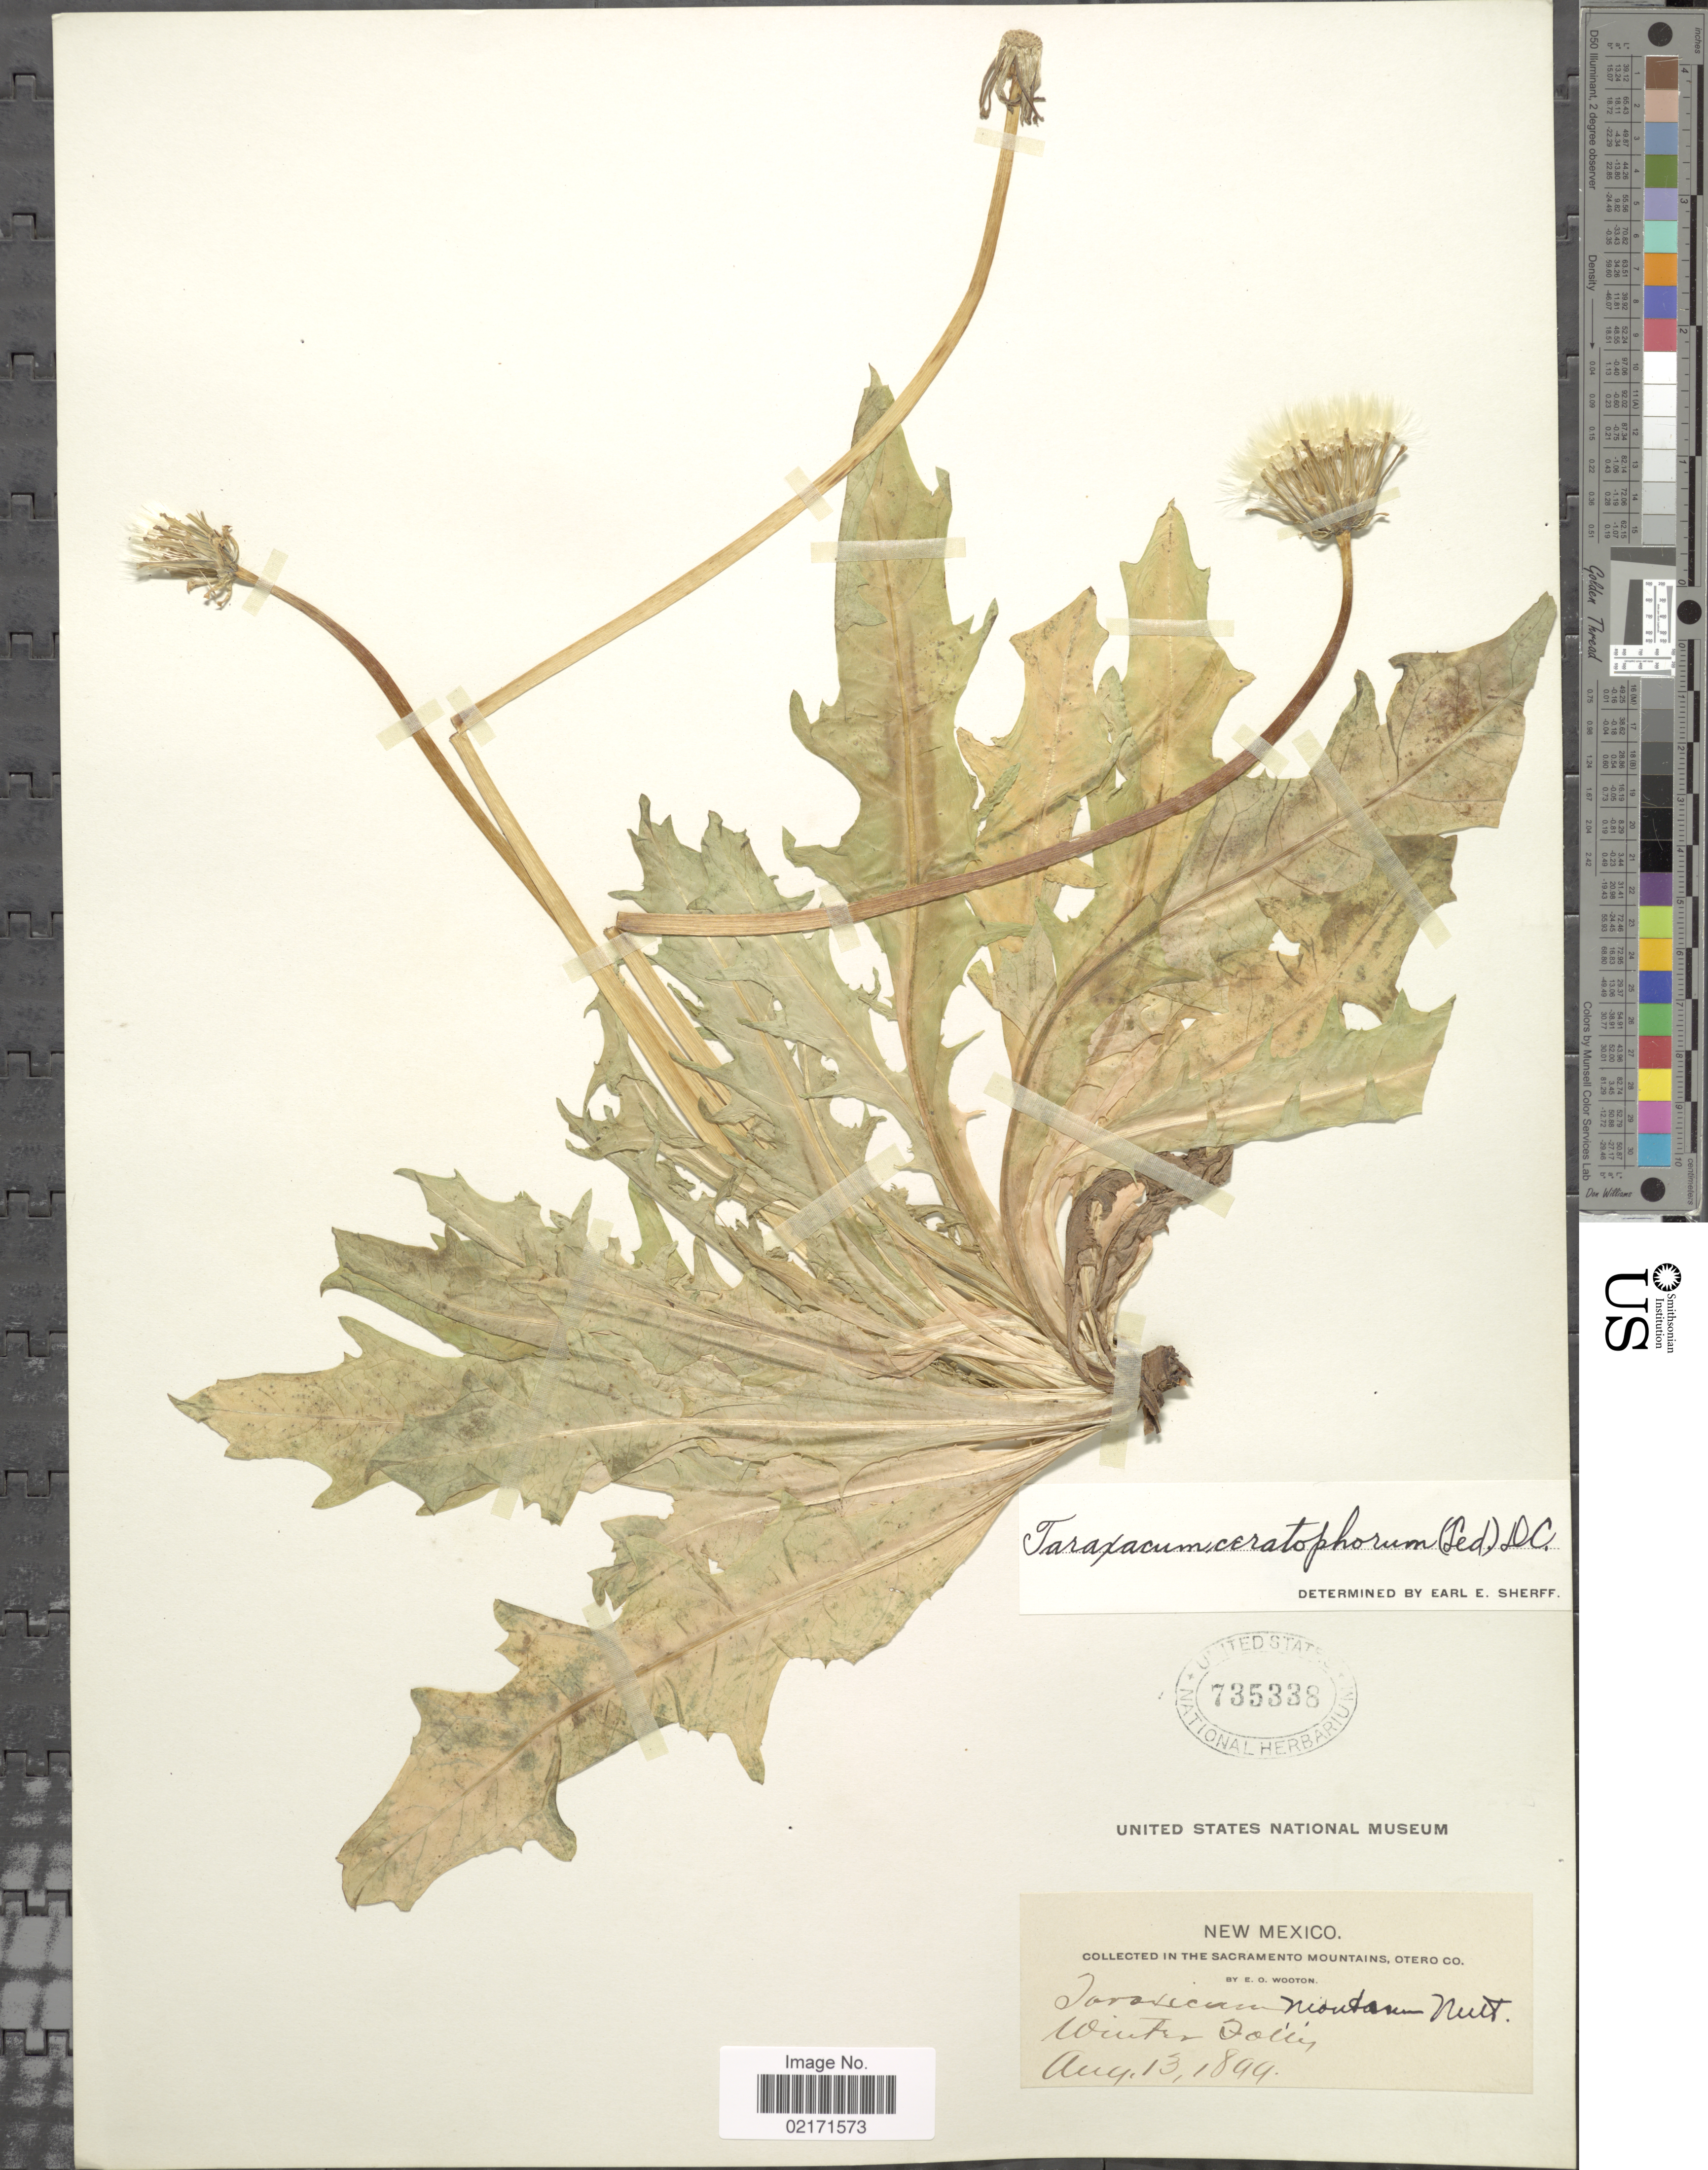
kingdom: Plantae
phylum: Tracheophyta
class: Magnoliopsida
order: Asterales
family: Asteraceae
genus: Taraxacum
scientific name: Taraxacum ceratophorum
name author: (Ledeb.) DC.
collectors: E. O. Wooton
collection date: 1899-08-13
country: United States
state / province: New Mexico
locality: The Sacramento Mountains, Otero Co., Winter Folly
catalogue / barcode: US 135338